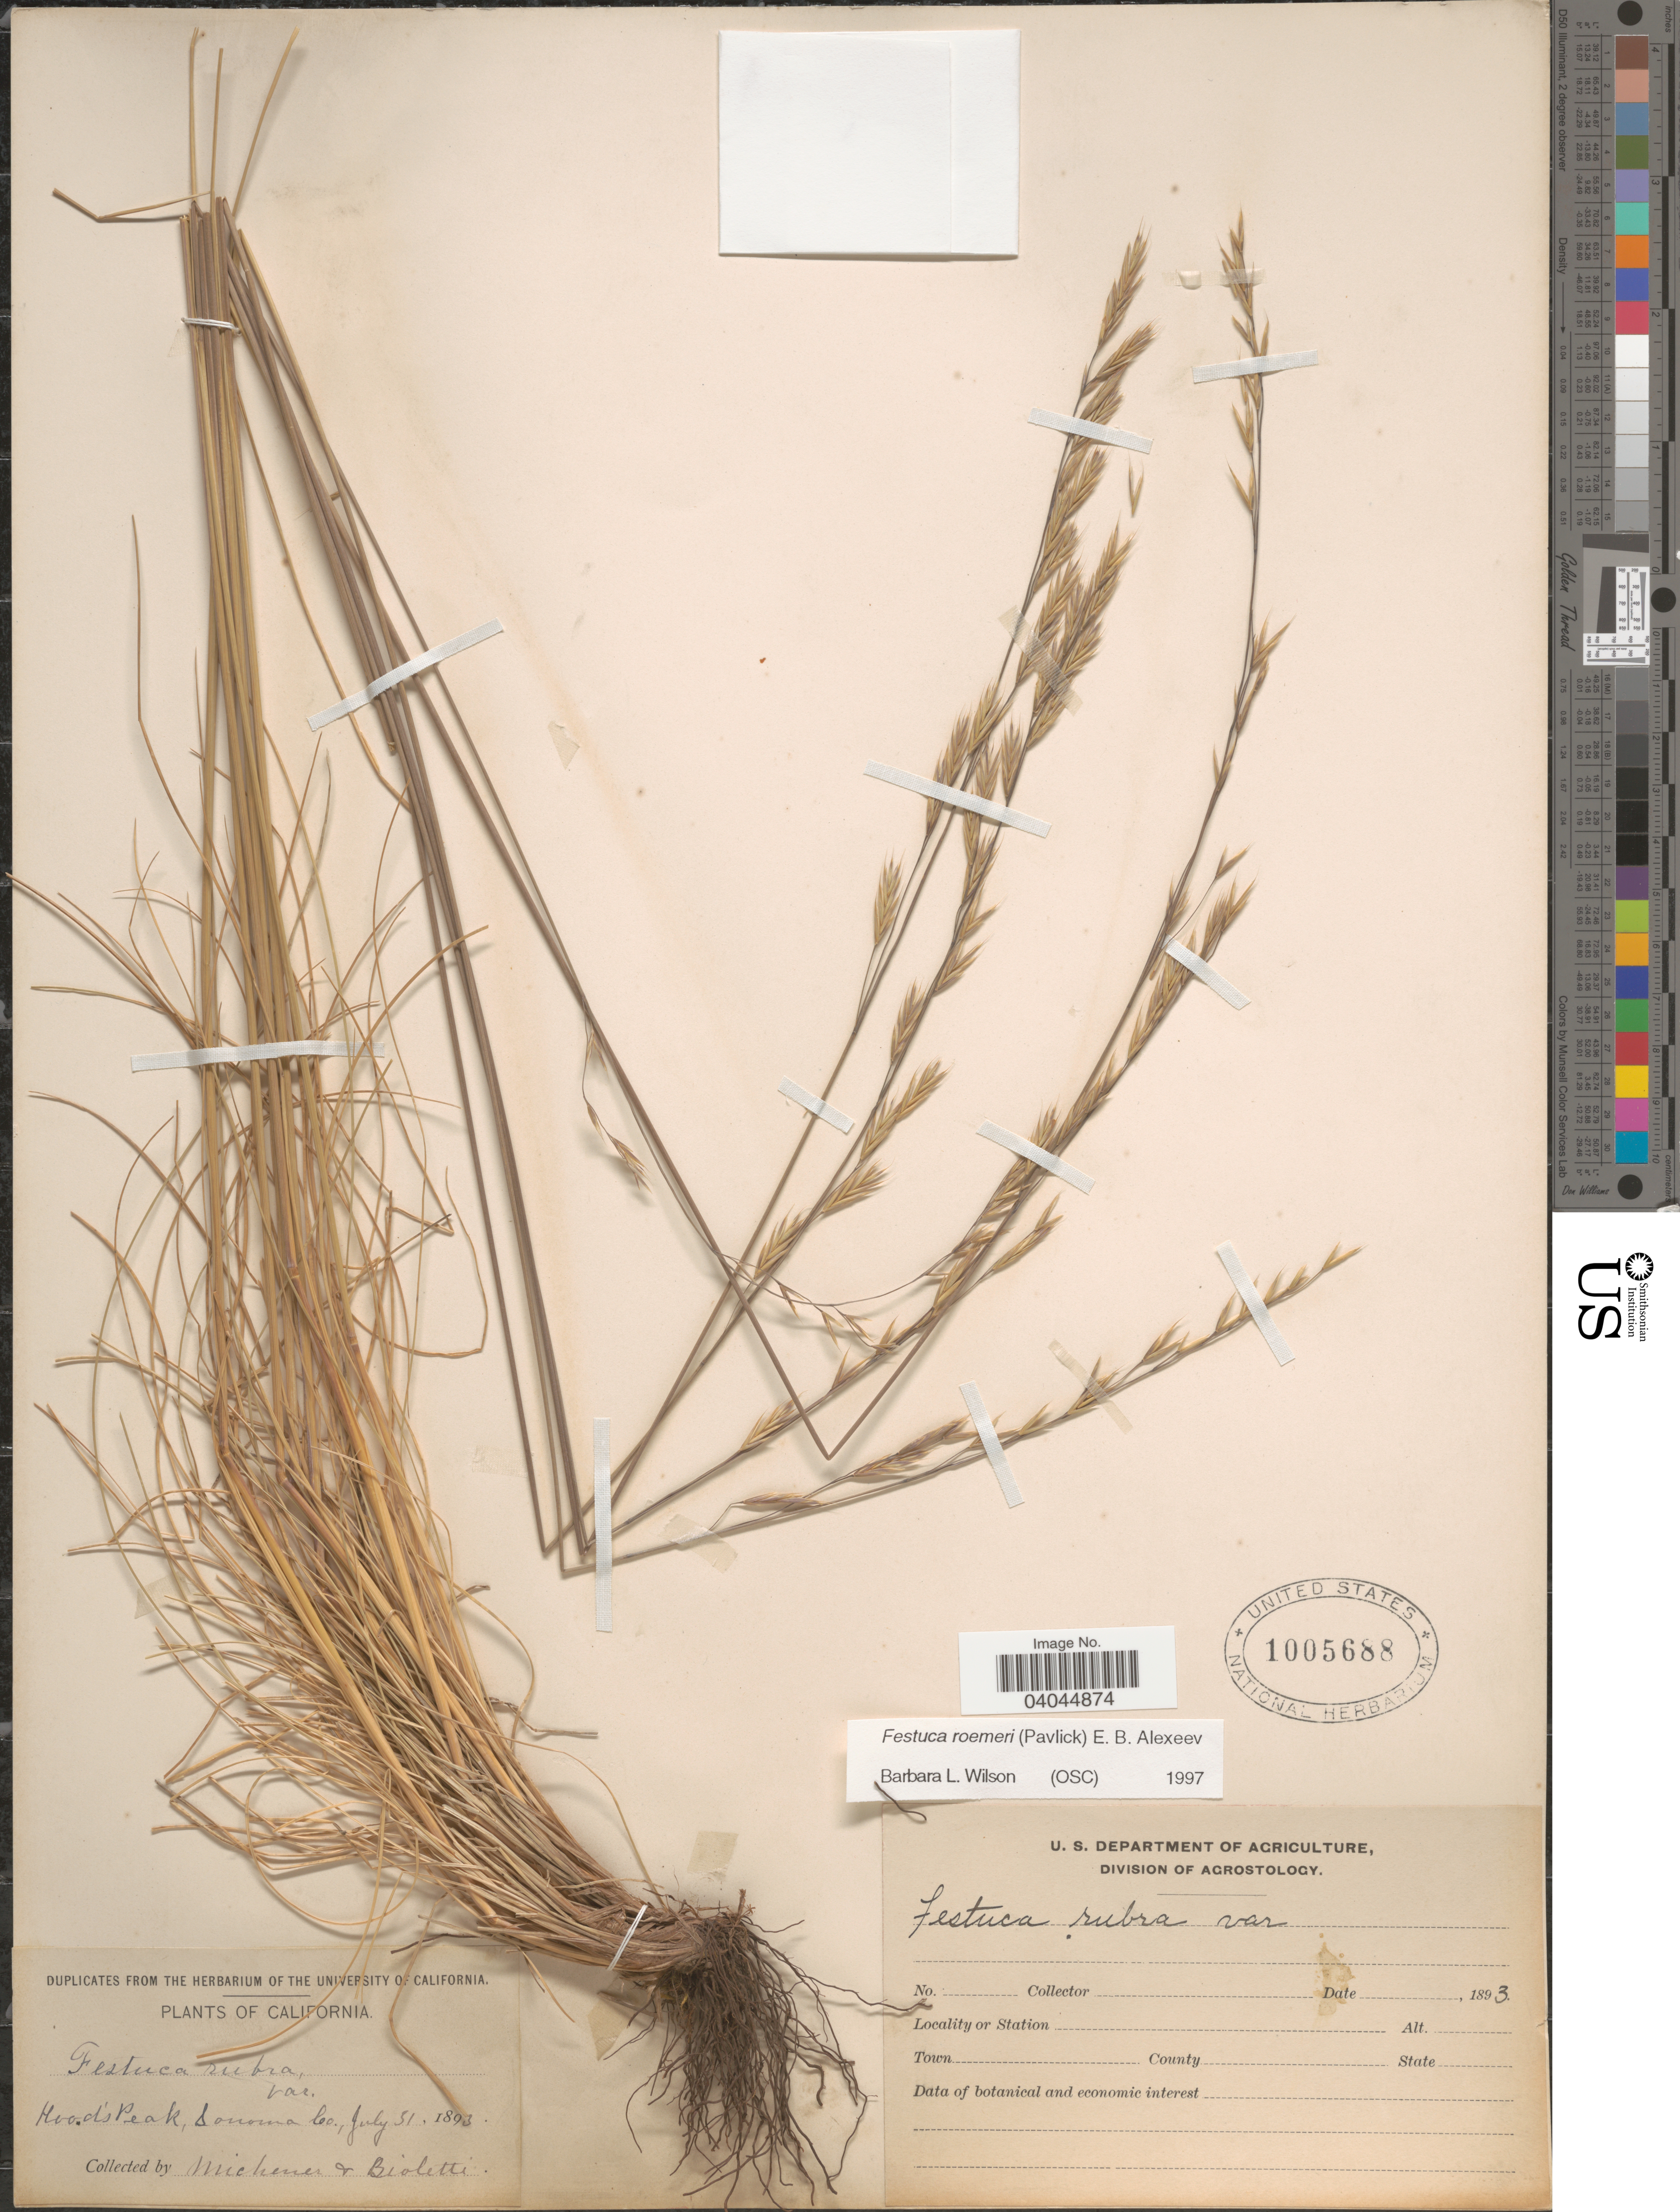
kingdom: Plantae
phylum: Tracheophyta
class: Liliopsida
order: Poales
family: Poaceae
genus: Festuca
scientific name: Festuca roemeri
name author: (Pavlick) E.B. Alexeev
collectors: -. Michener & -- Bioletti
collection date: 1893-07-31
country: United States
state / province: California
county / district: Sonoma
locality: Hood's Peak, Sonoma Co.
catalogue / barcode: US 1005688